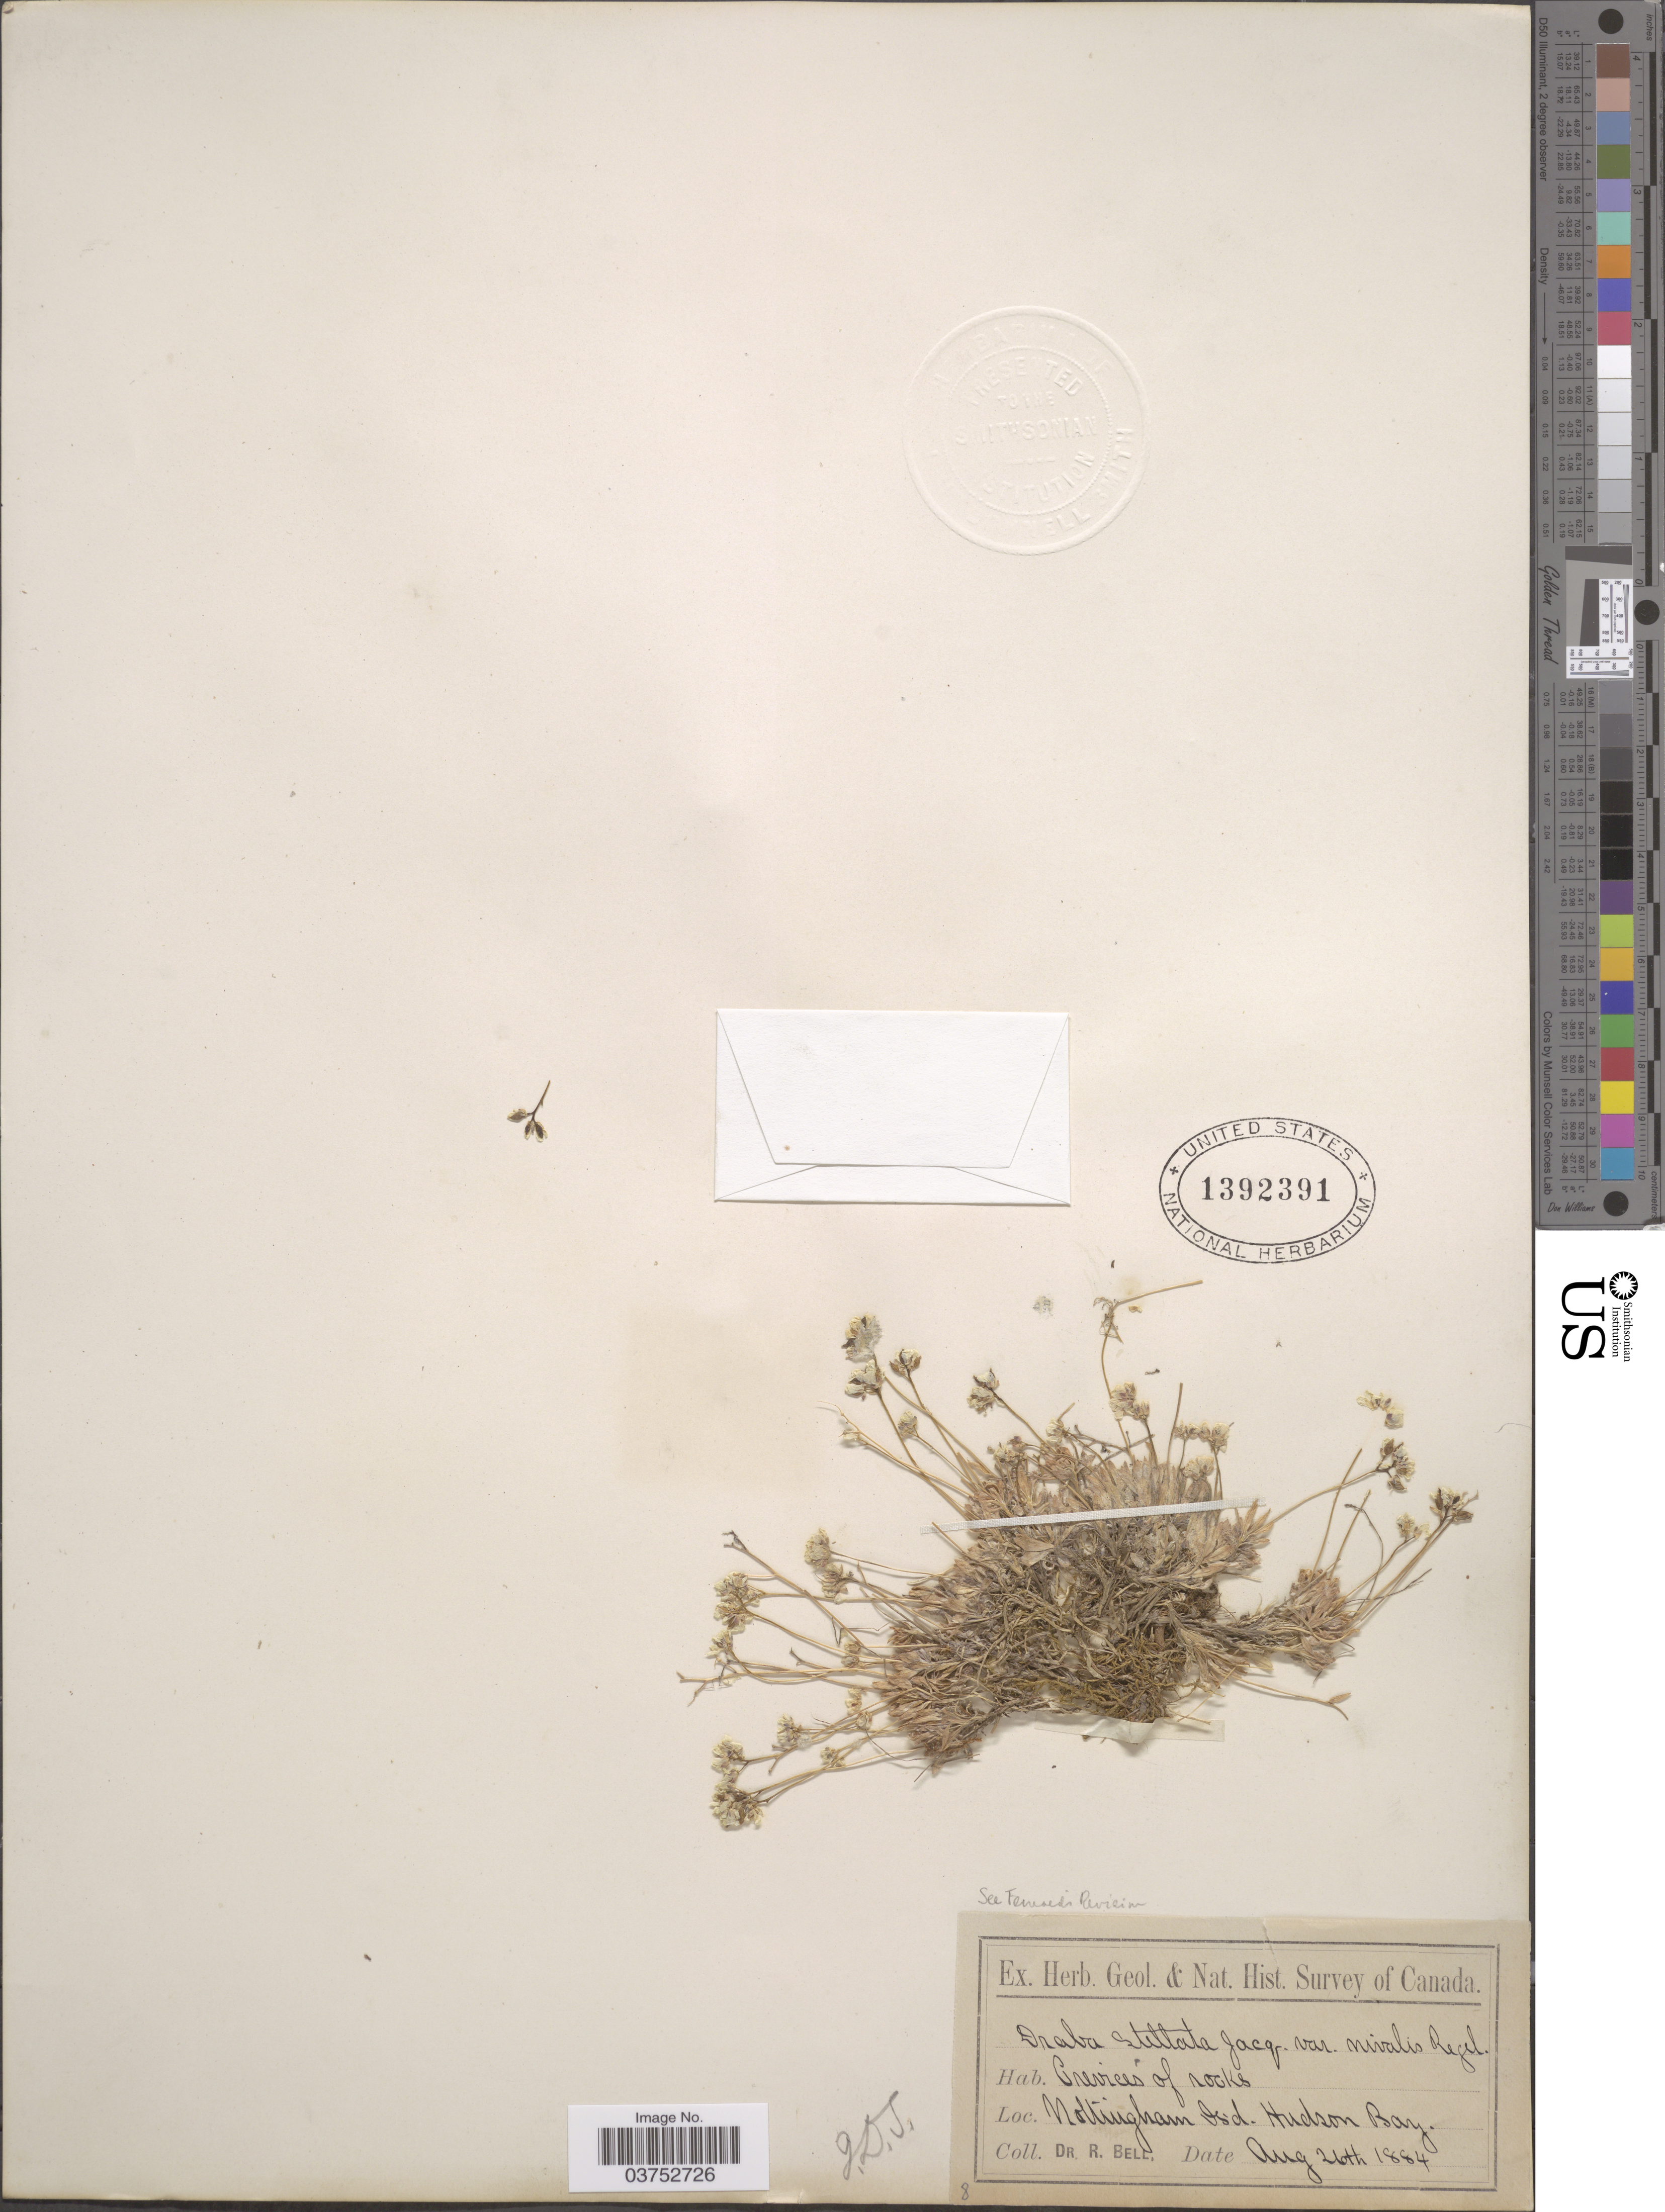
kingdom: Plantae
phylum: Tracheophyta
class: Magnoliopsida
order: Brassicales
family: Brassicaceae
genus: Draba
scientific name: Draba sp.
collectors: C. R. Bell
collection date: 1884-08-26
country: Canada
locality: Nottingham Isd. Hudson Bay.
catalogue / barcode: US 1392391